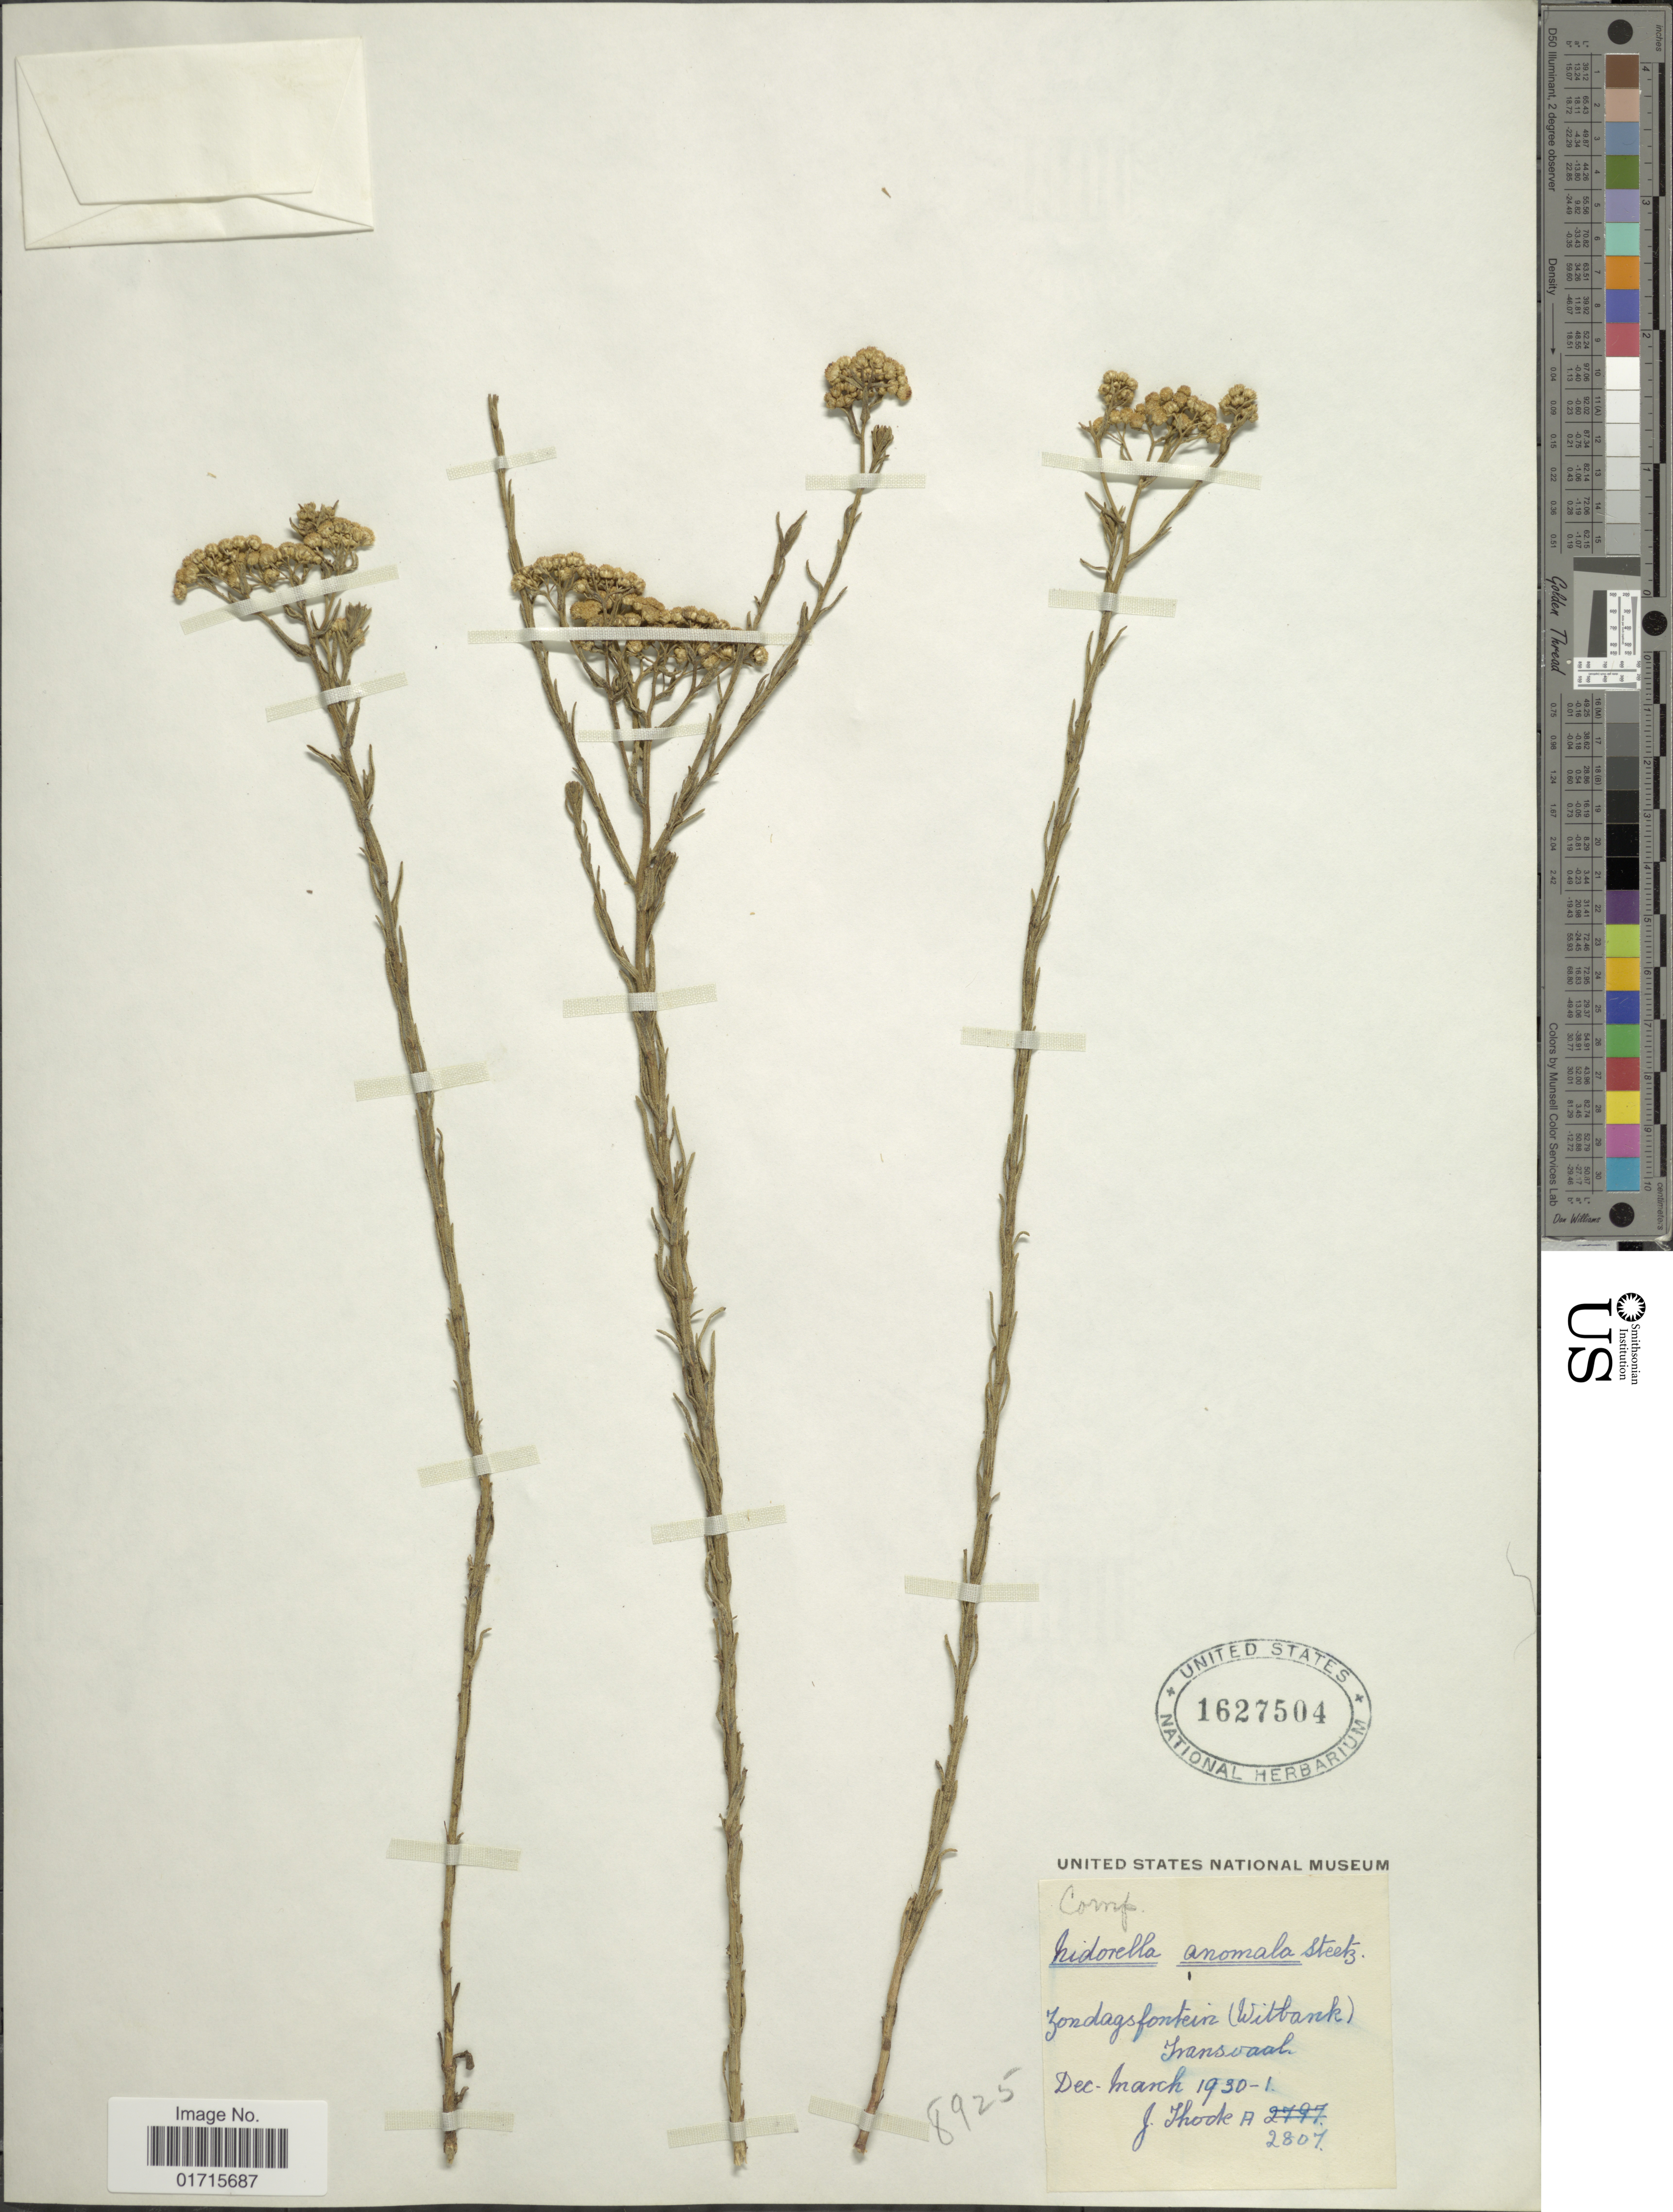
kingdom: Plantae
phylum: Tracheophyta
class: Magnoliopsida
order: Asterales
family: Asteraceae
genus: Nidorella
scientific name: Nidorella anomala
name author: Steetz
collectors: J. Thode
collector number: A2807*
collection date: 1930-12/1931-03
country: South Africa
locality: Zondagsfontein (Witbank). Transvaal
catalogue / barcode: US 1627504